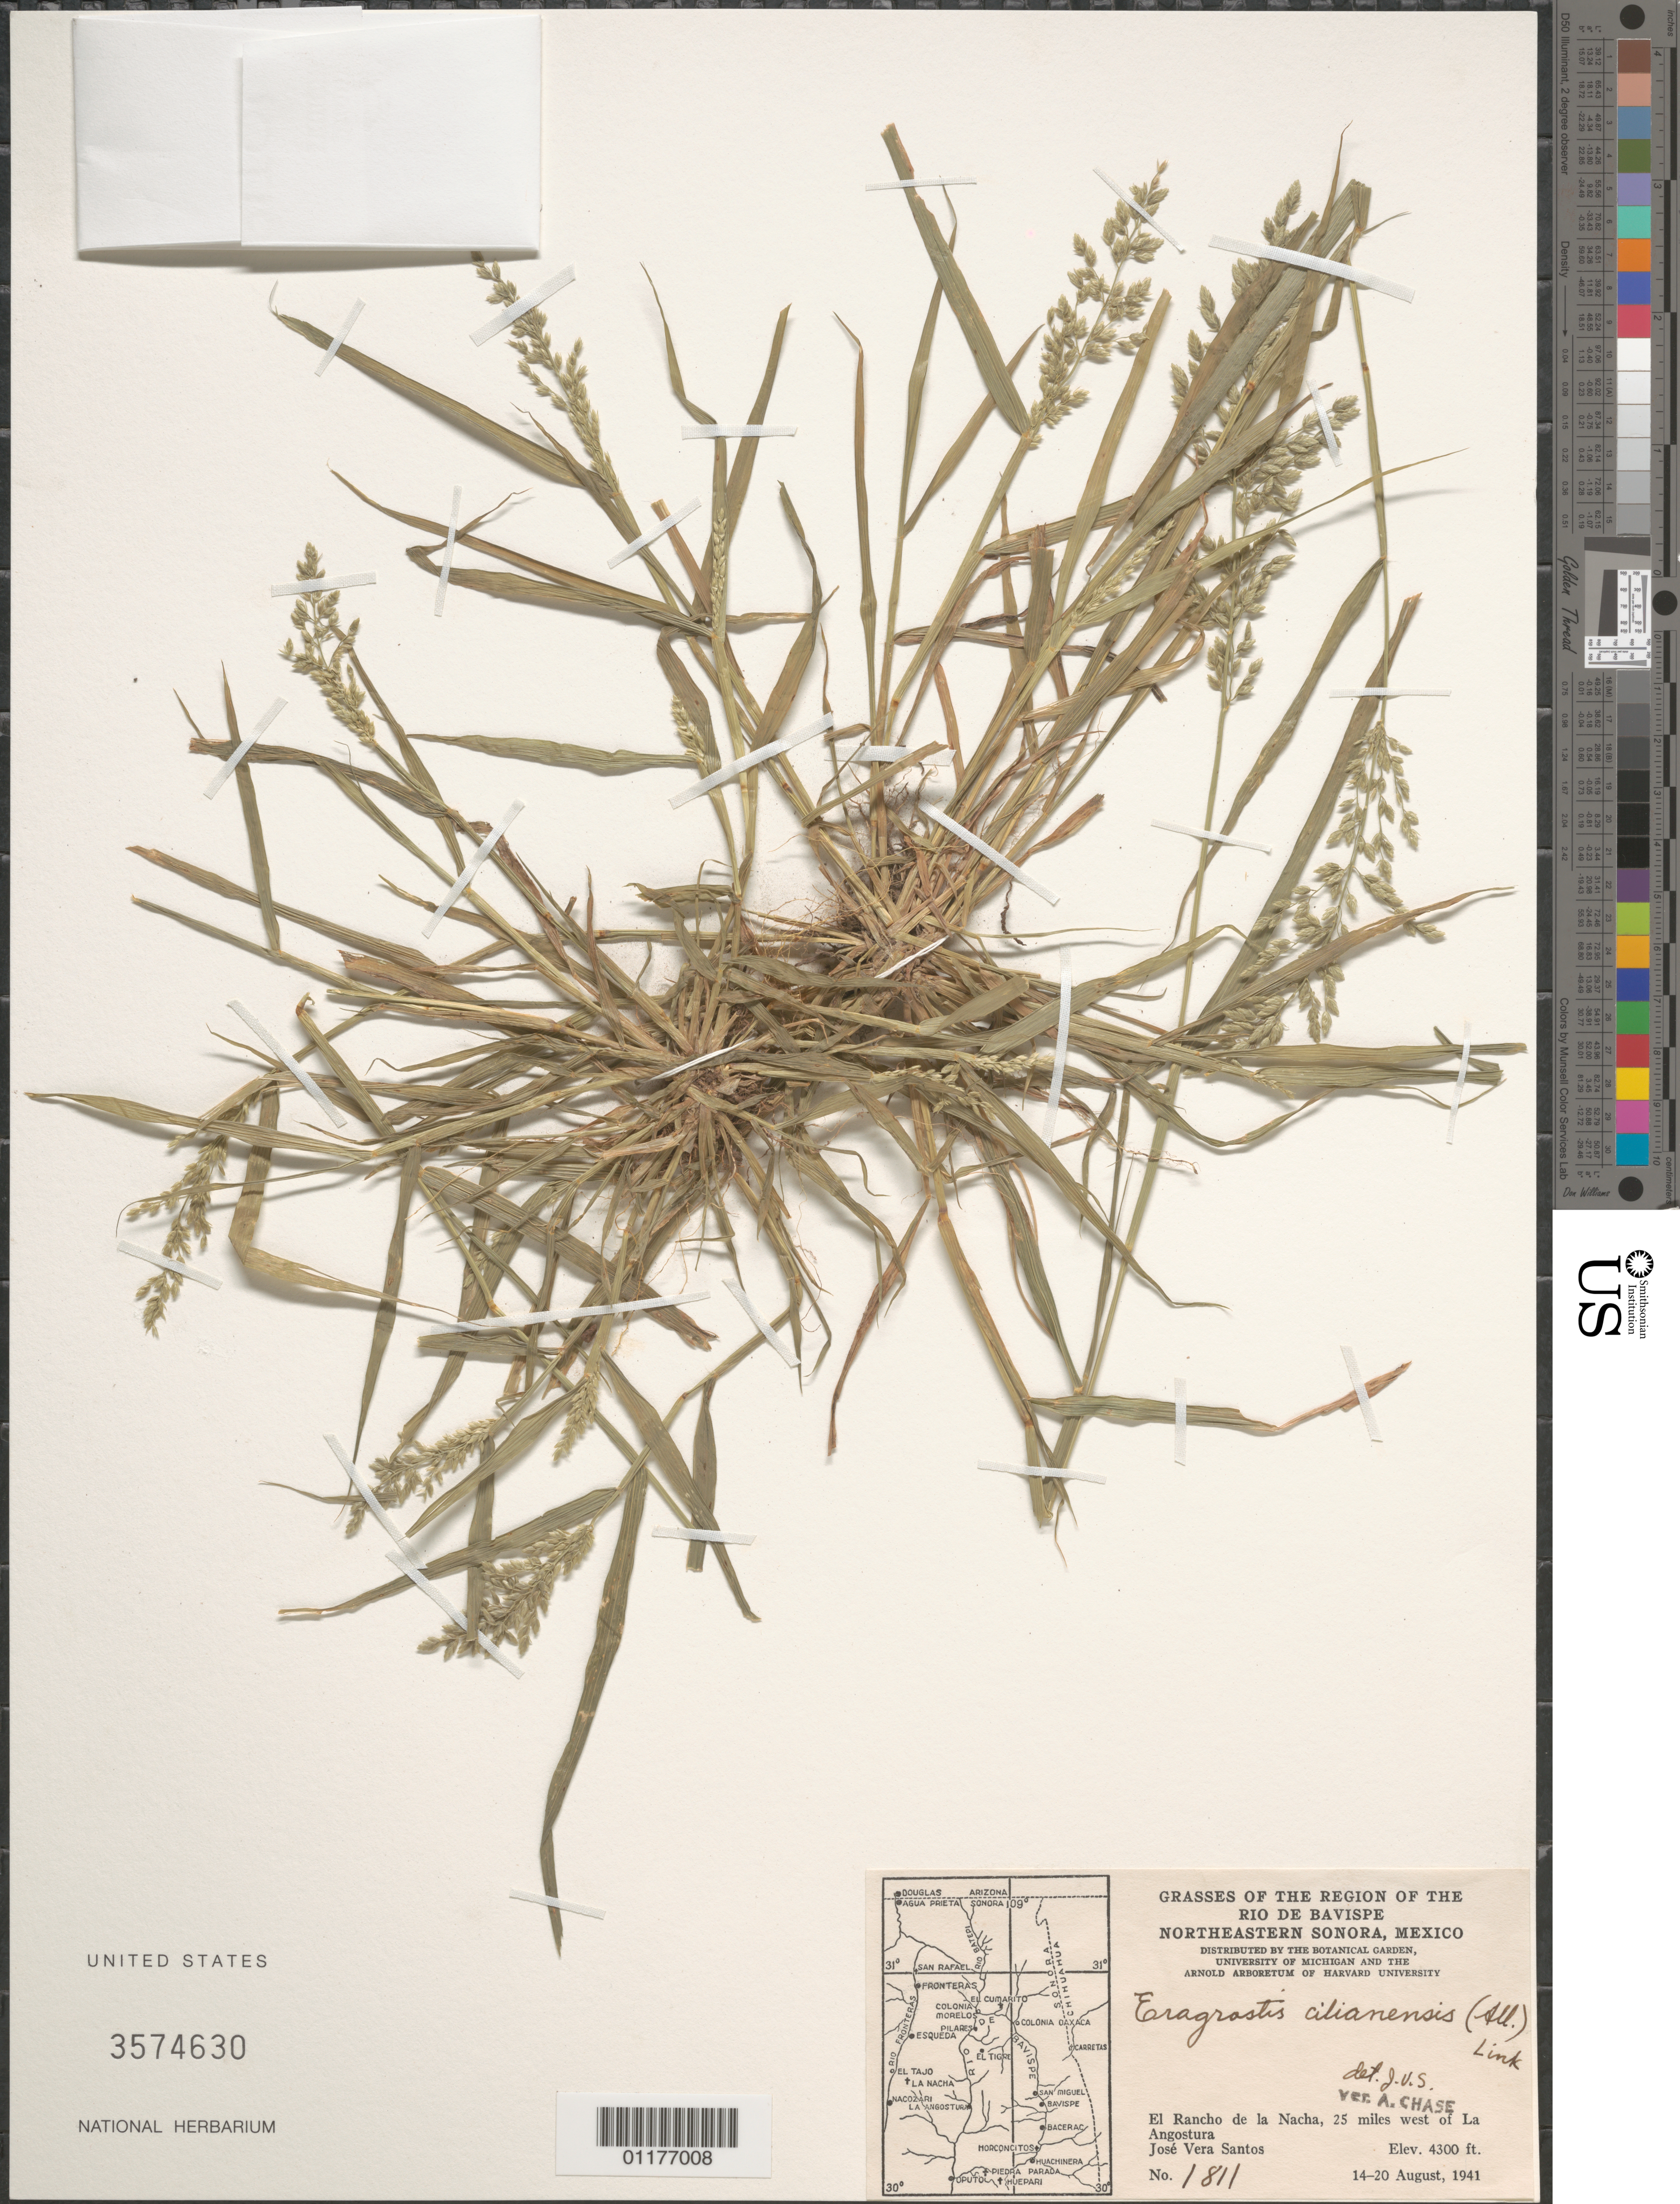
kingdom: Plantae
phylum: Tracheophyta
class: Liliopsida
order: Poales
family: Poaceae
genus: Eragrostis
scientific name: Eragrostis cilianensis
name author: (Bellardi) Vignolo ex Janch.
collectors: J. V. Santos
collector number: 1811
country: Mexico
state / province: Sonora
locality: El Rancho de la Nacha, W of La Angostura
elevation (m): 1311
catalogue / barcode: US 3574630